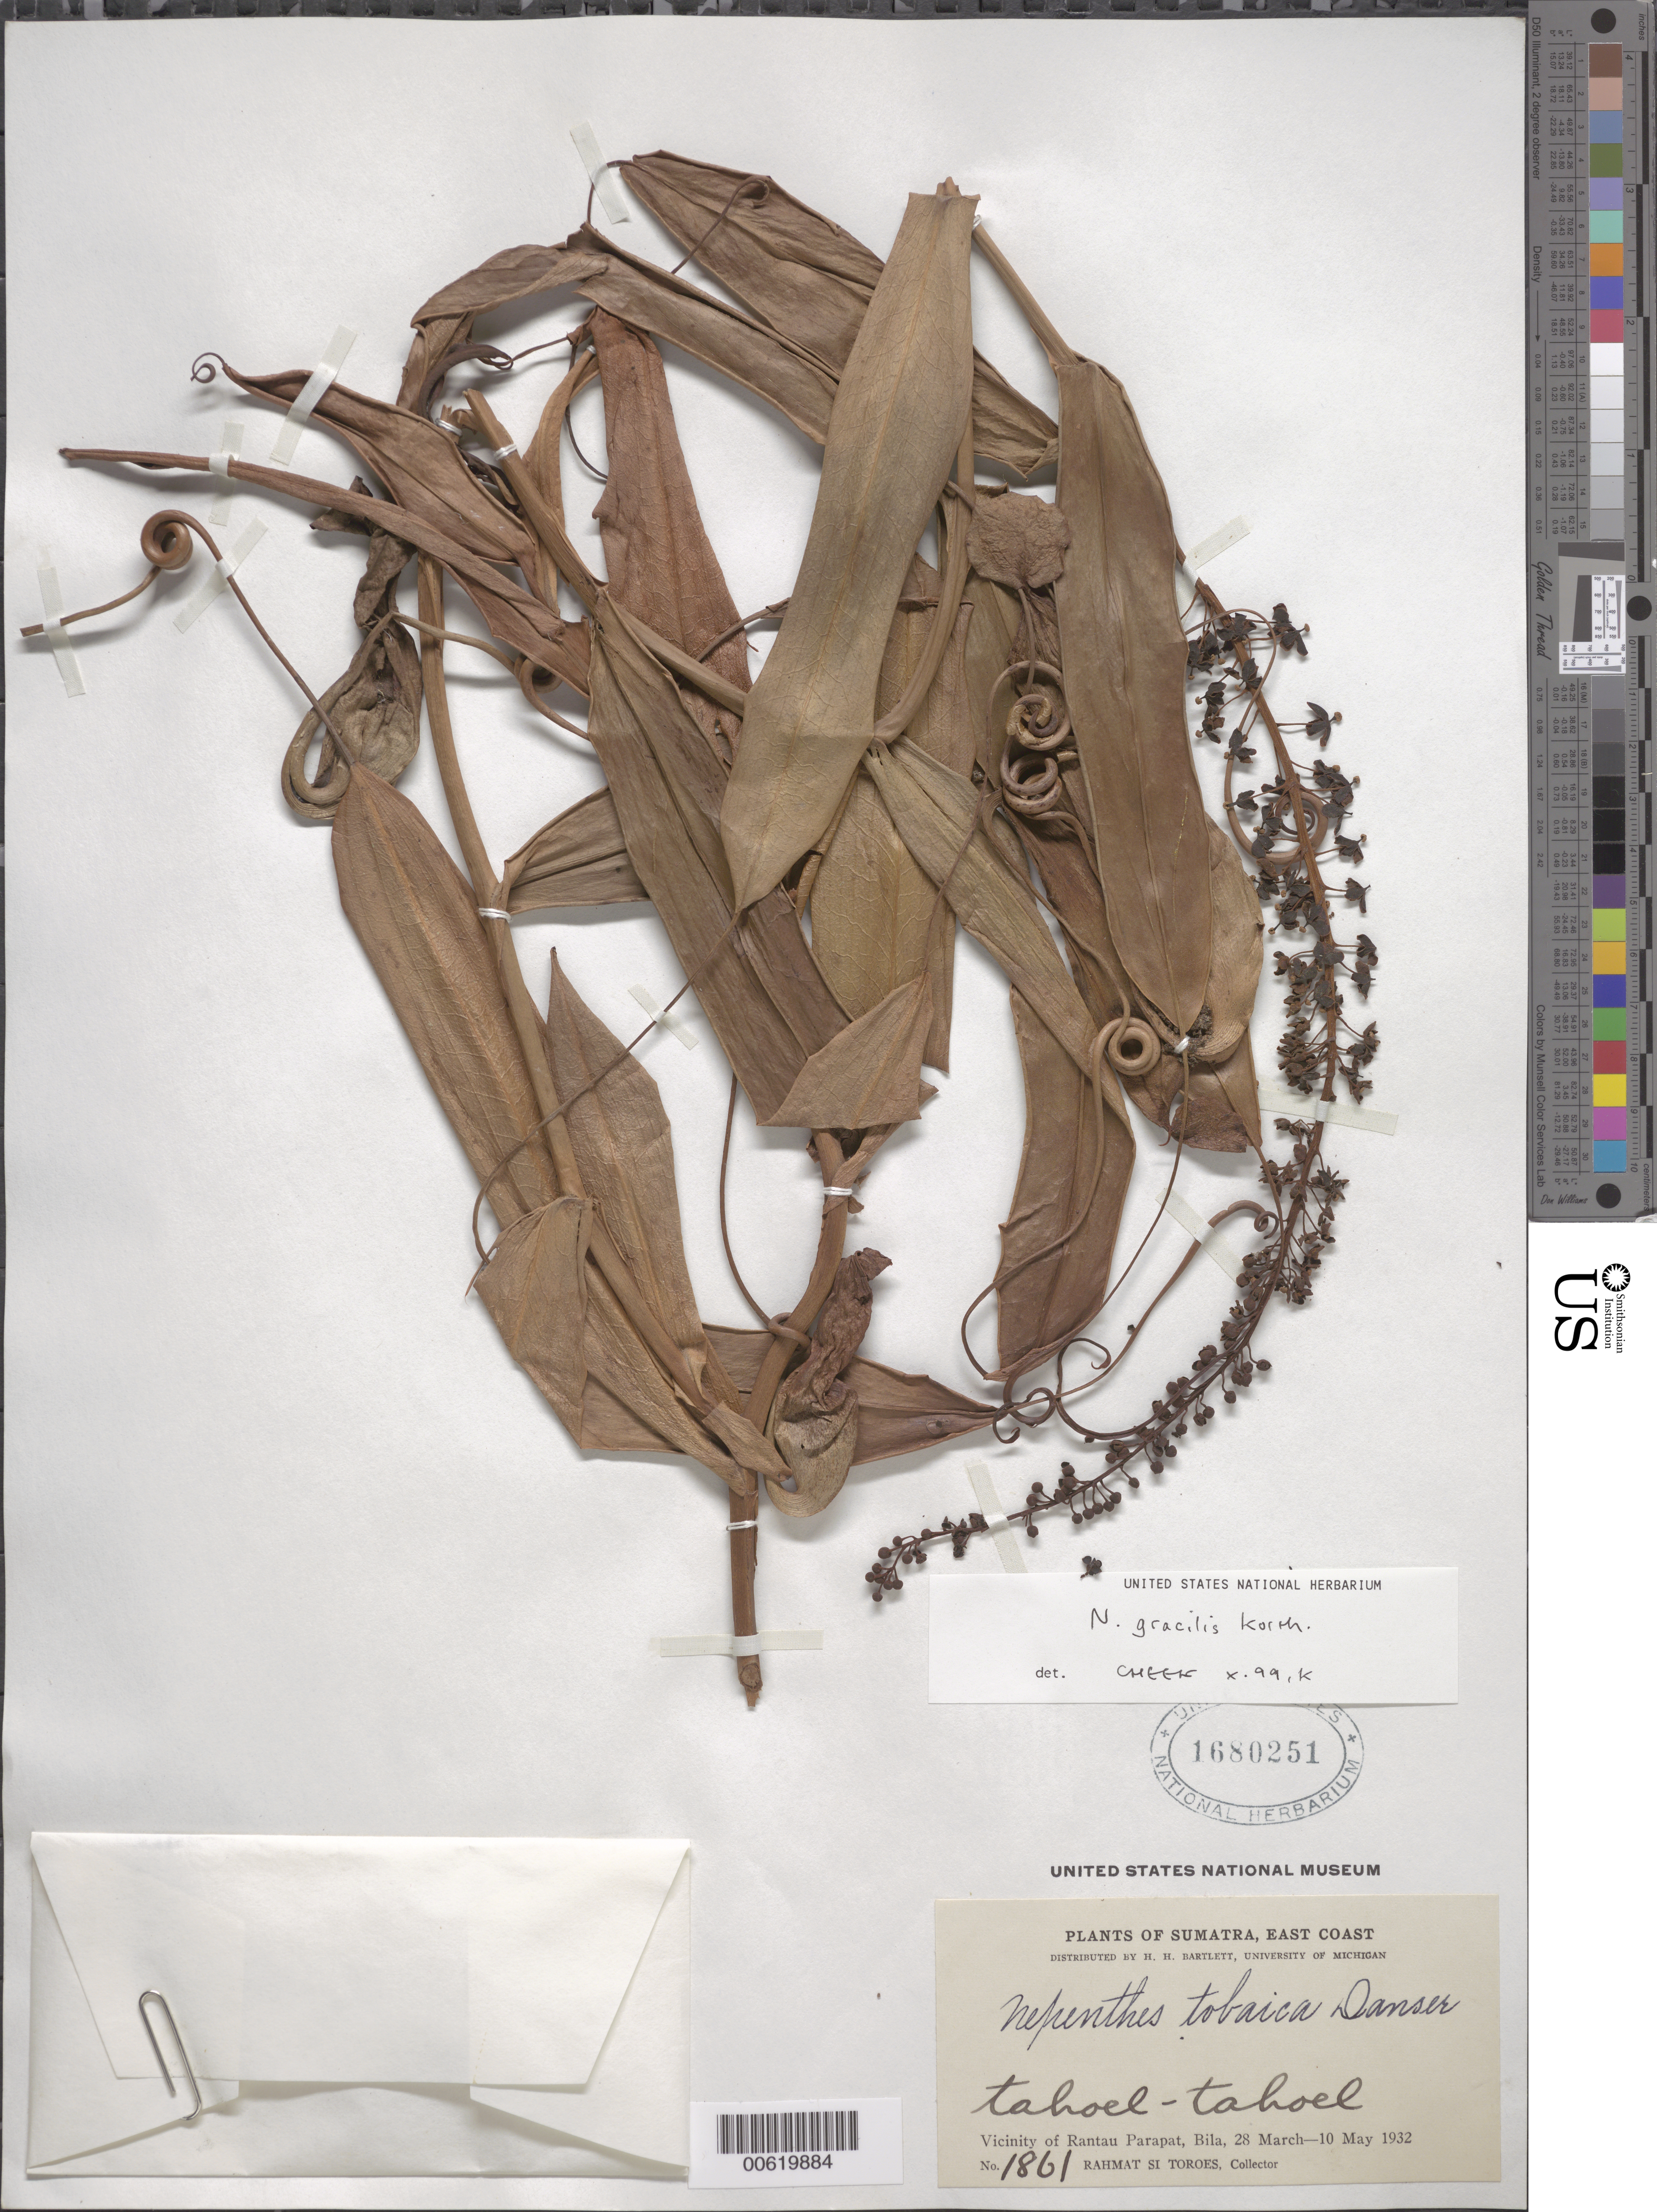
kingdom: Plantae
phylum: Tracheophyta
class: Magnoliopsida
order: Caryophyllales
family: Nepenthaceae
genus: Nepenthes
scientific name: Nepenthes gracilis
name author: Korth.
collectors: Rahmat Si Boeea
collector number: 1861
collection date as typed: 28 Mar 1932 to 10 May 1932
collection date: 1932-03-28/1932-05-10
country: Indonesia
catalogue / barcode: US 1680251